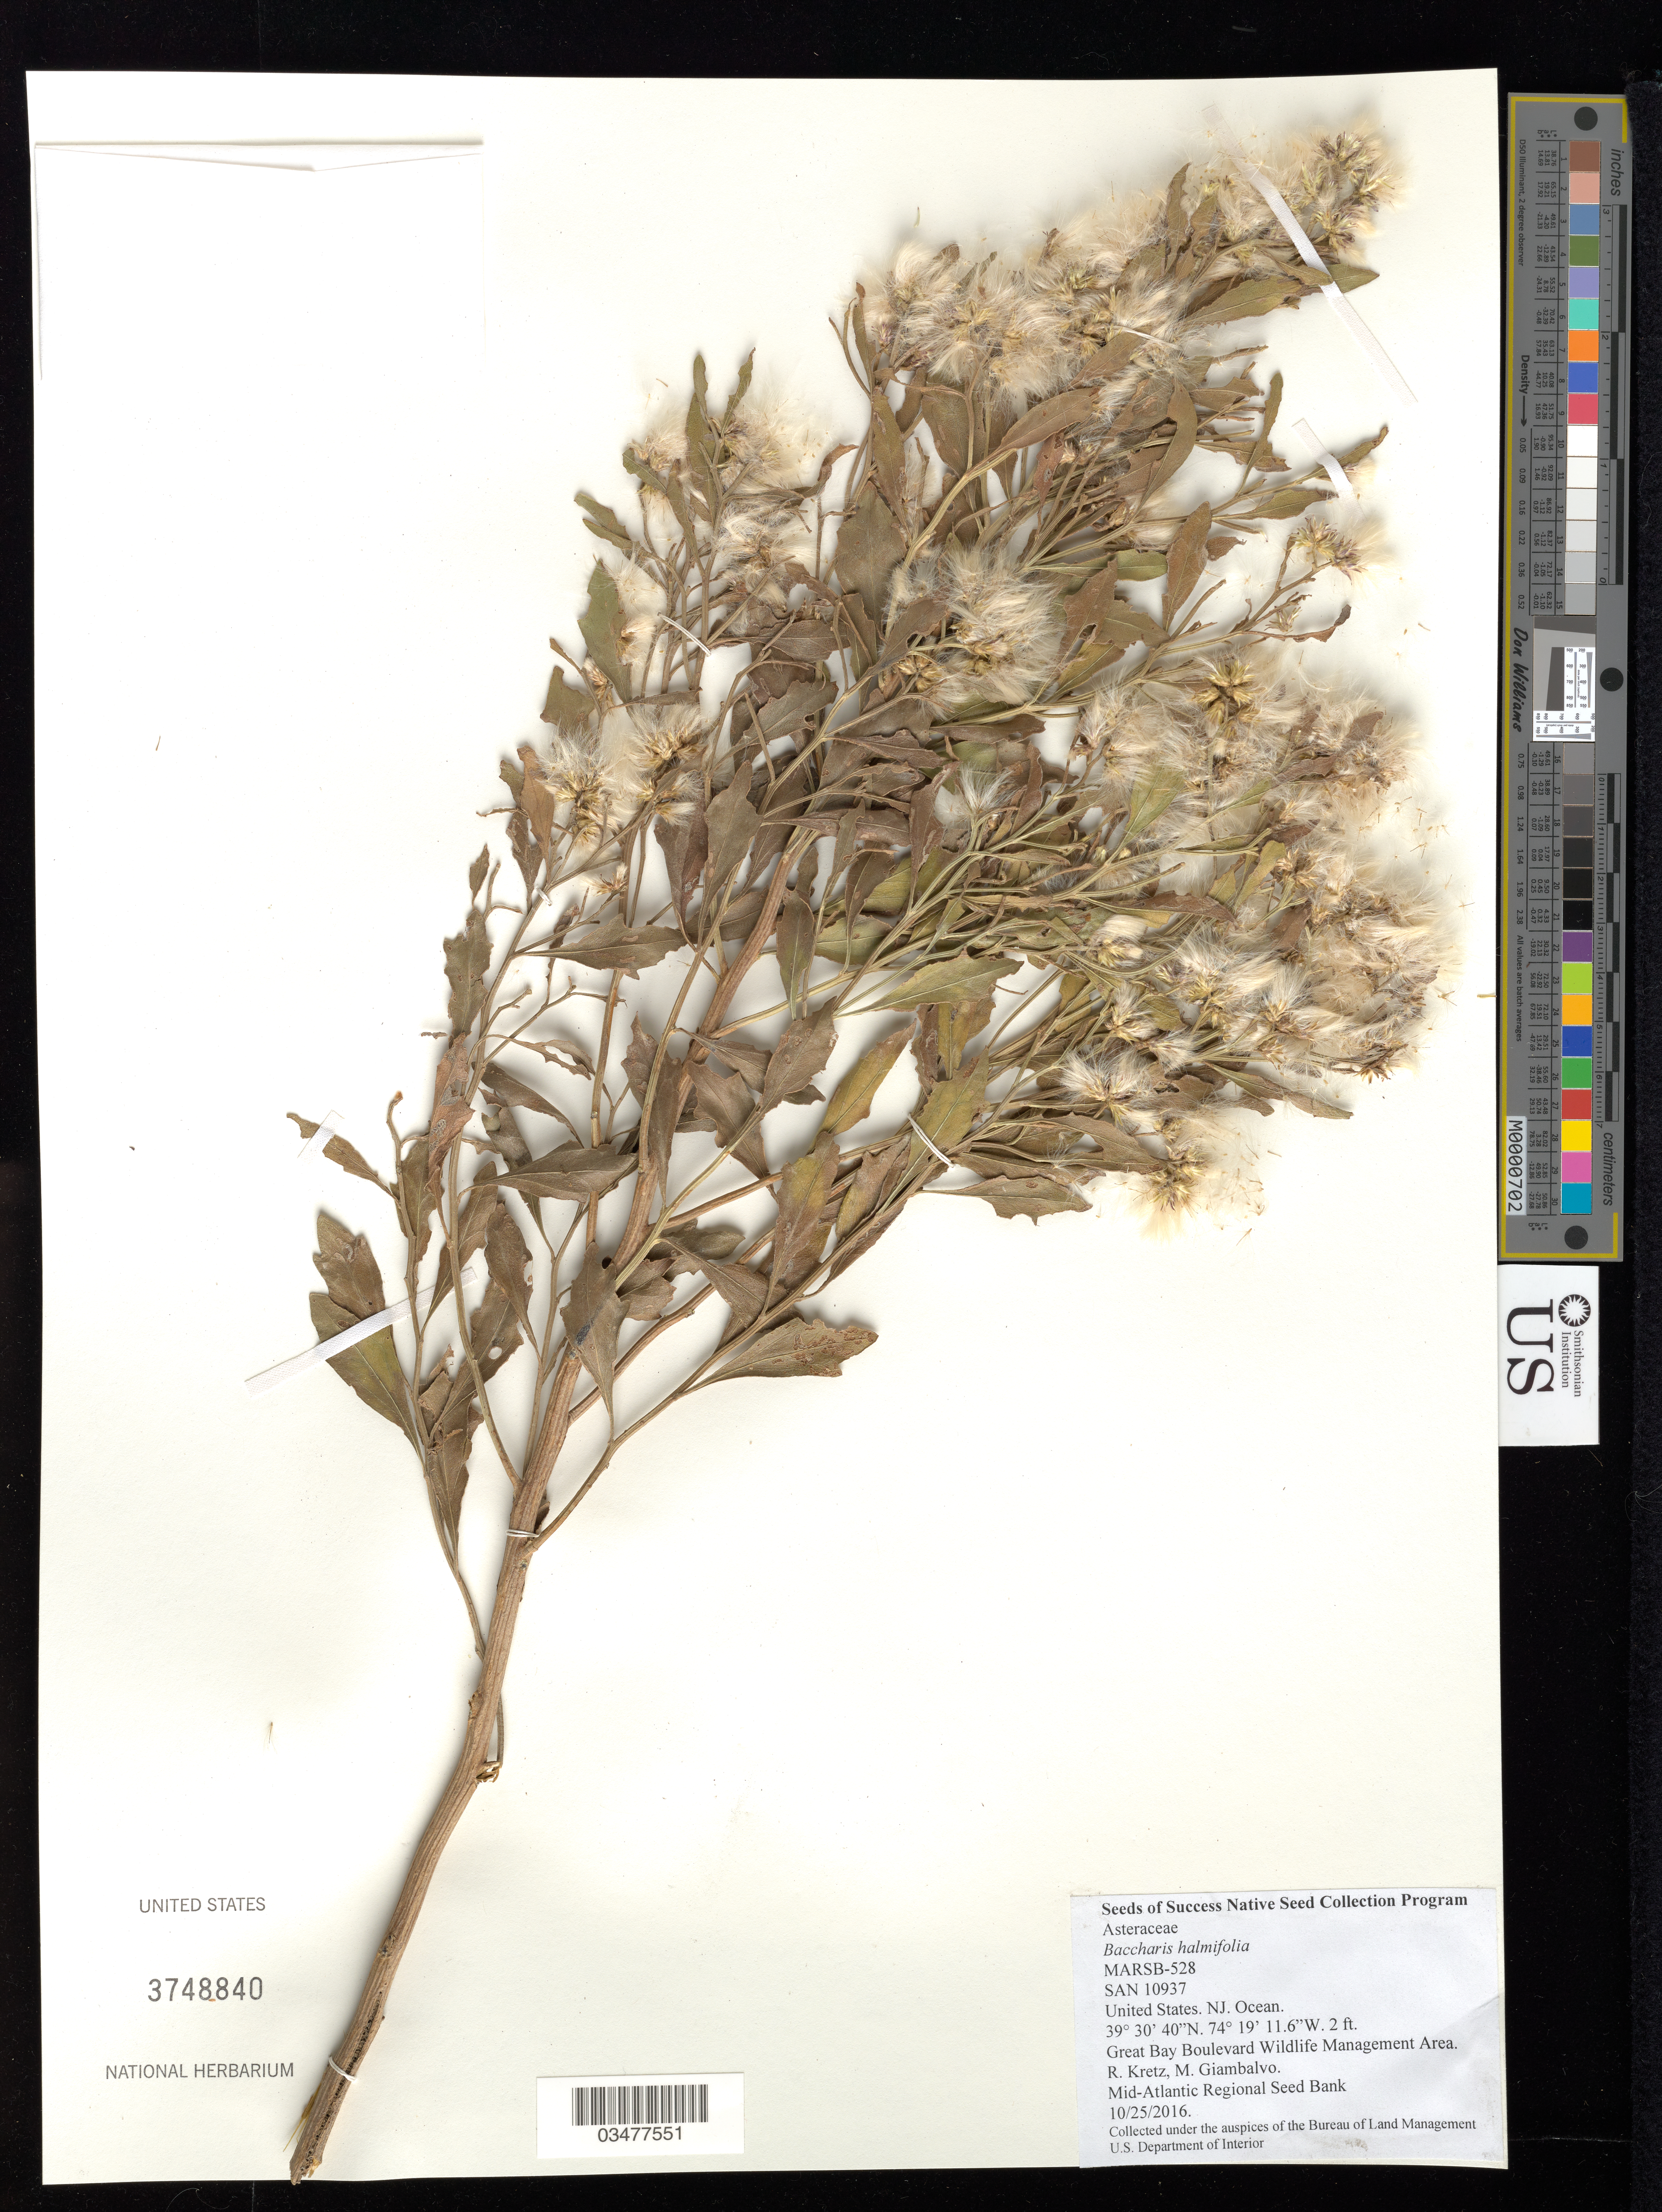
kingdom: Plantae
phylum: Tracheophyta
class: Magnoliopsida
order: Asterales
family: Asteraceae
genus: Baccharis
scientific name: Baccharis halimifolia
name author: L.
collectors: R. Kretz & M. Giambalvo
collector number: MARSB-528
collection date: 2016-10-25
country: United States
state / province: New Jersey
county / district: Ocean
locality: Great Bay Blvd. Wildlife Management Area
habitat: Roadside through tidal salt marsh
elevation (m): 1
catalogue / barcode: US 3748840